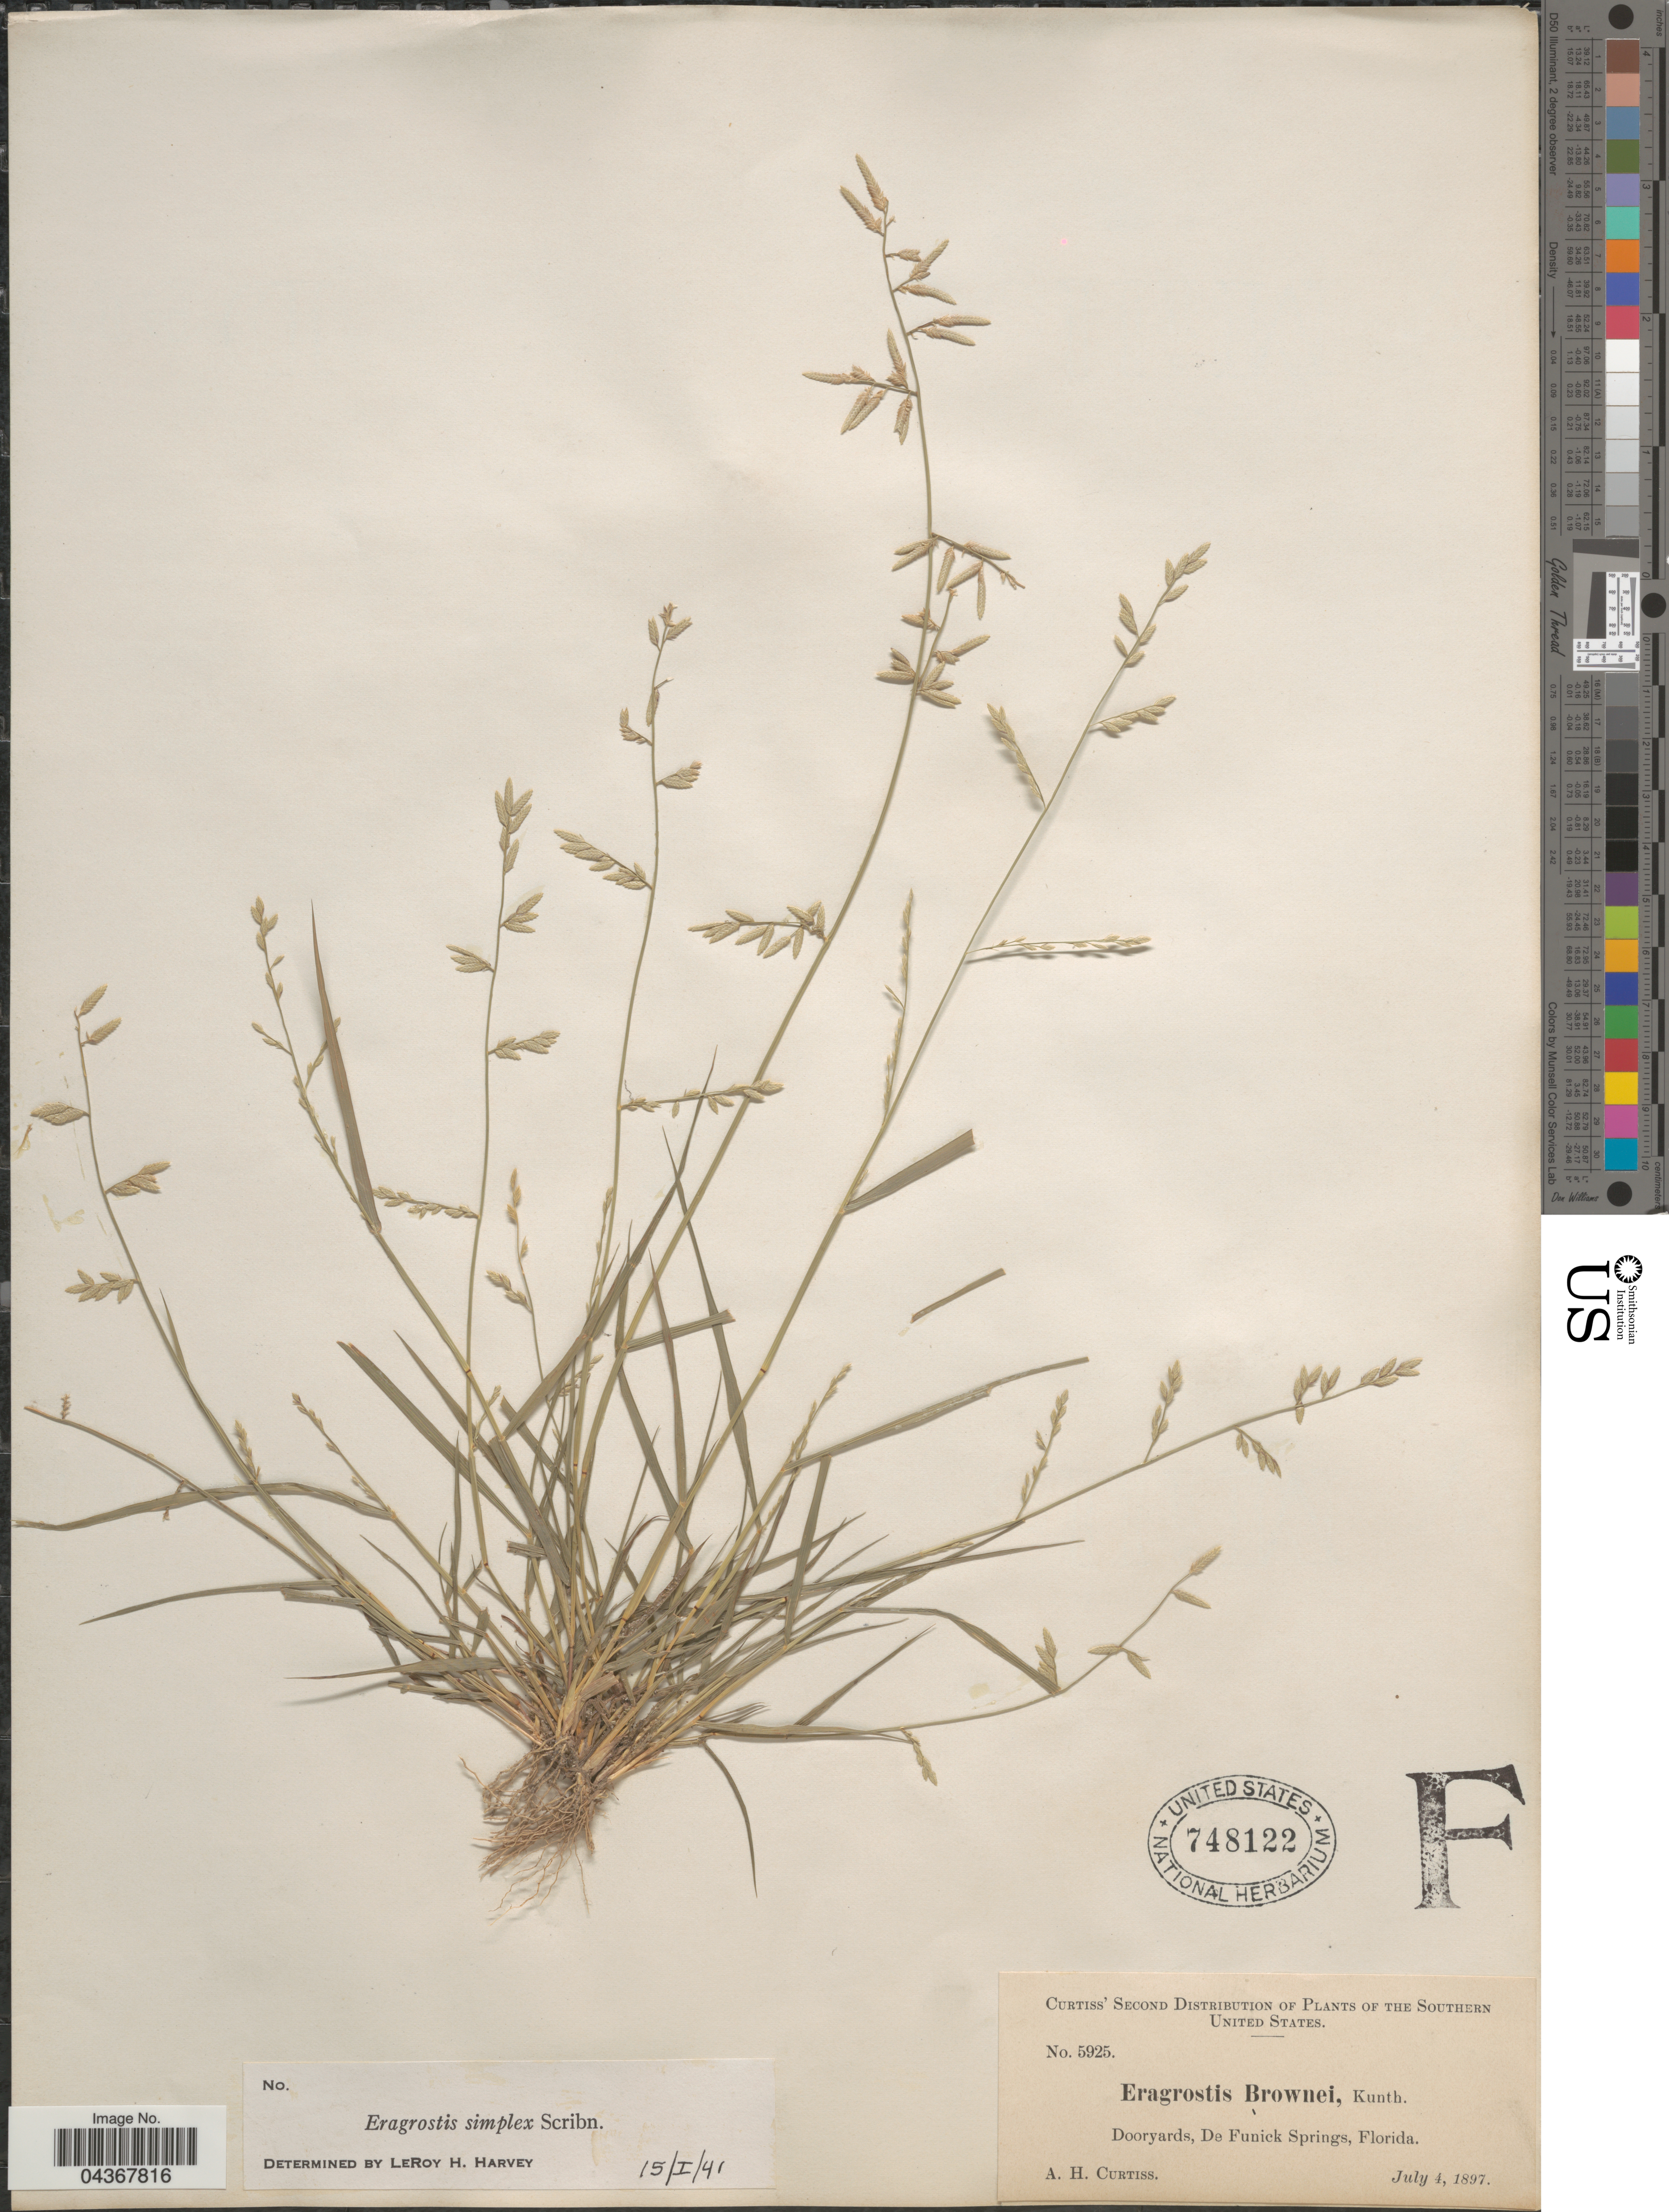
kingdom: Plantae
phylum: Tracheophyta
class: Liliopsida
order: Poales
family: Poaceae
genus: Eragrostis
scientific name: Eragrostis cumingii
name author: Steud.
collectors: A. H. Curtiss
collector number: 5925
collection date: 1897-07-04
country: United States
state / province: Florida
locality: The Southern United States. Dooryards, De Funick Springs.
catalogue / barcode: US 748122